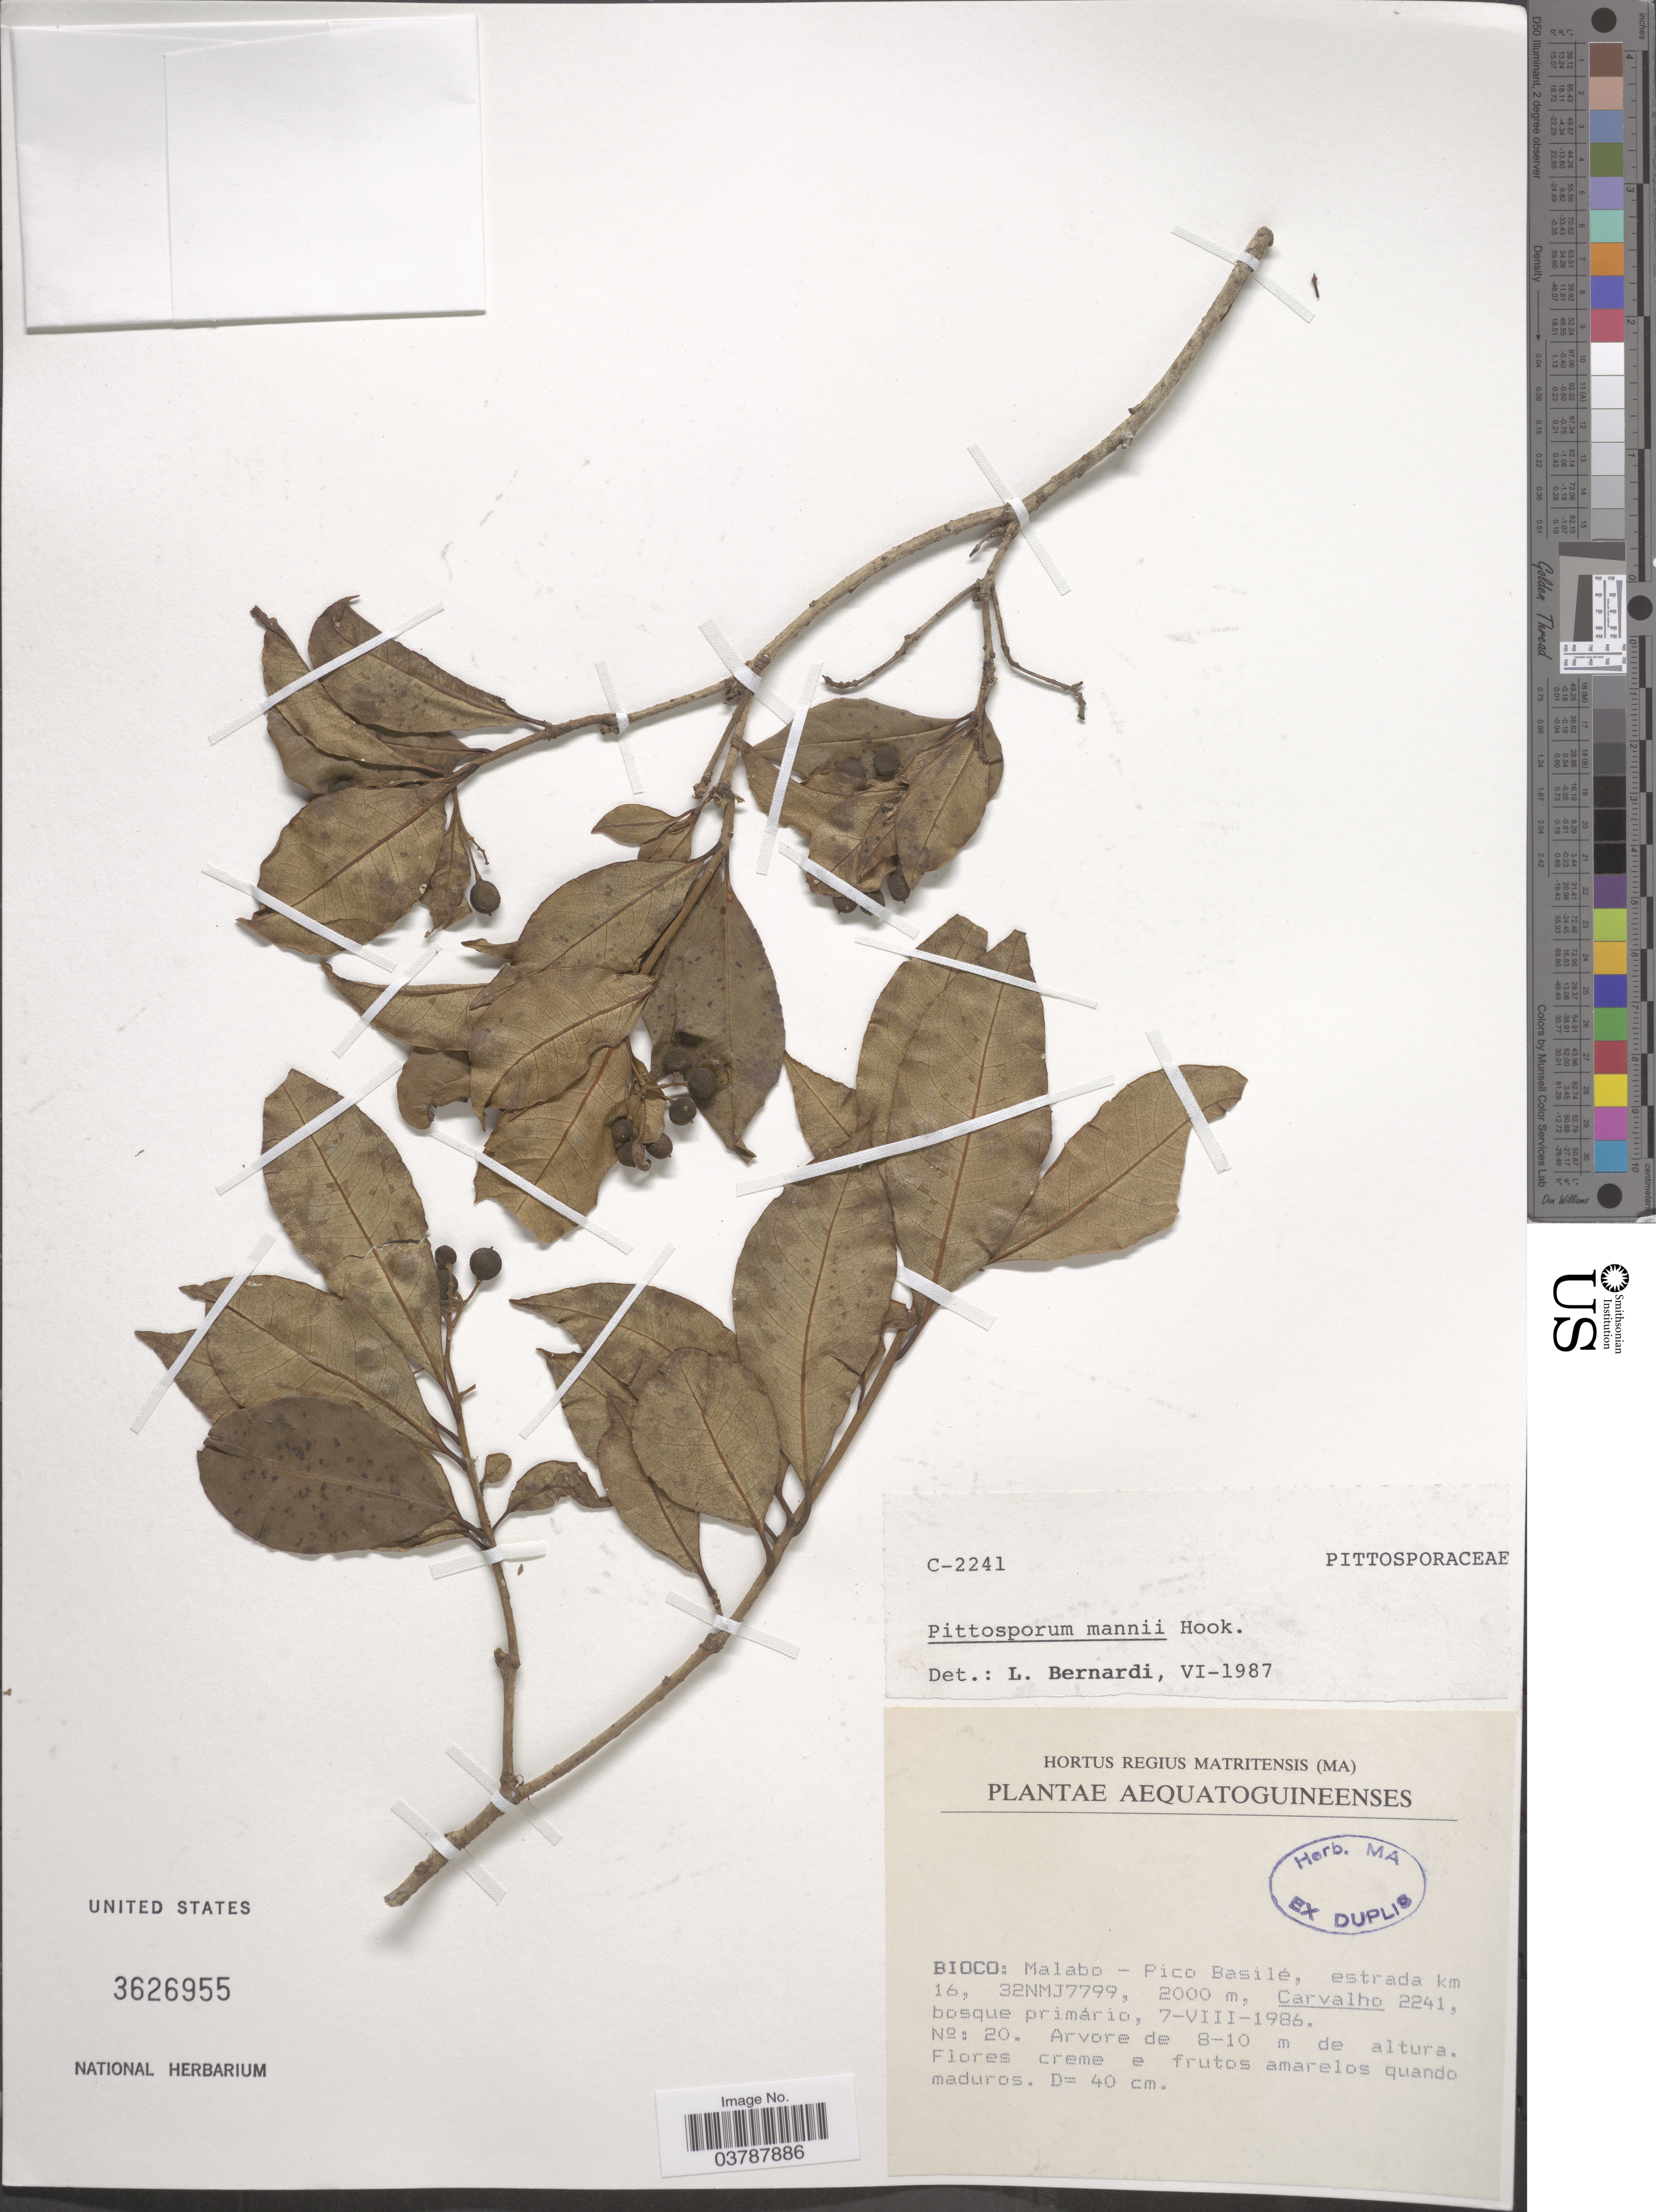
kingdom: Plantae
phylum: Tracheophyta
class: Magnoliopsida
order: Apiales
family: Pittosporaceae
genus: Pittosporum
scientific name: Pittosporum mannii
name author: Hook. f.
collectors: Carvalho, --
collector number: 2241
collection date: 1986-08-07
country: Equatorial Guinea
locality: Bioco: Malabo- Pico Basilé, estrada km 16, 32NMJ7799.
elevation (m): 2000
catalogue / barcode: US 3626955